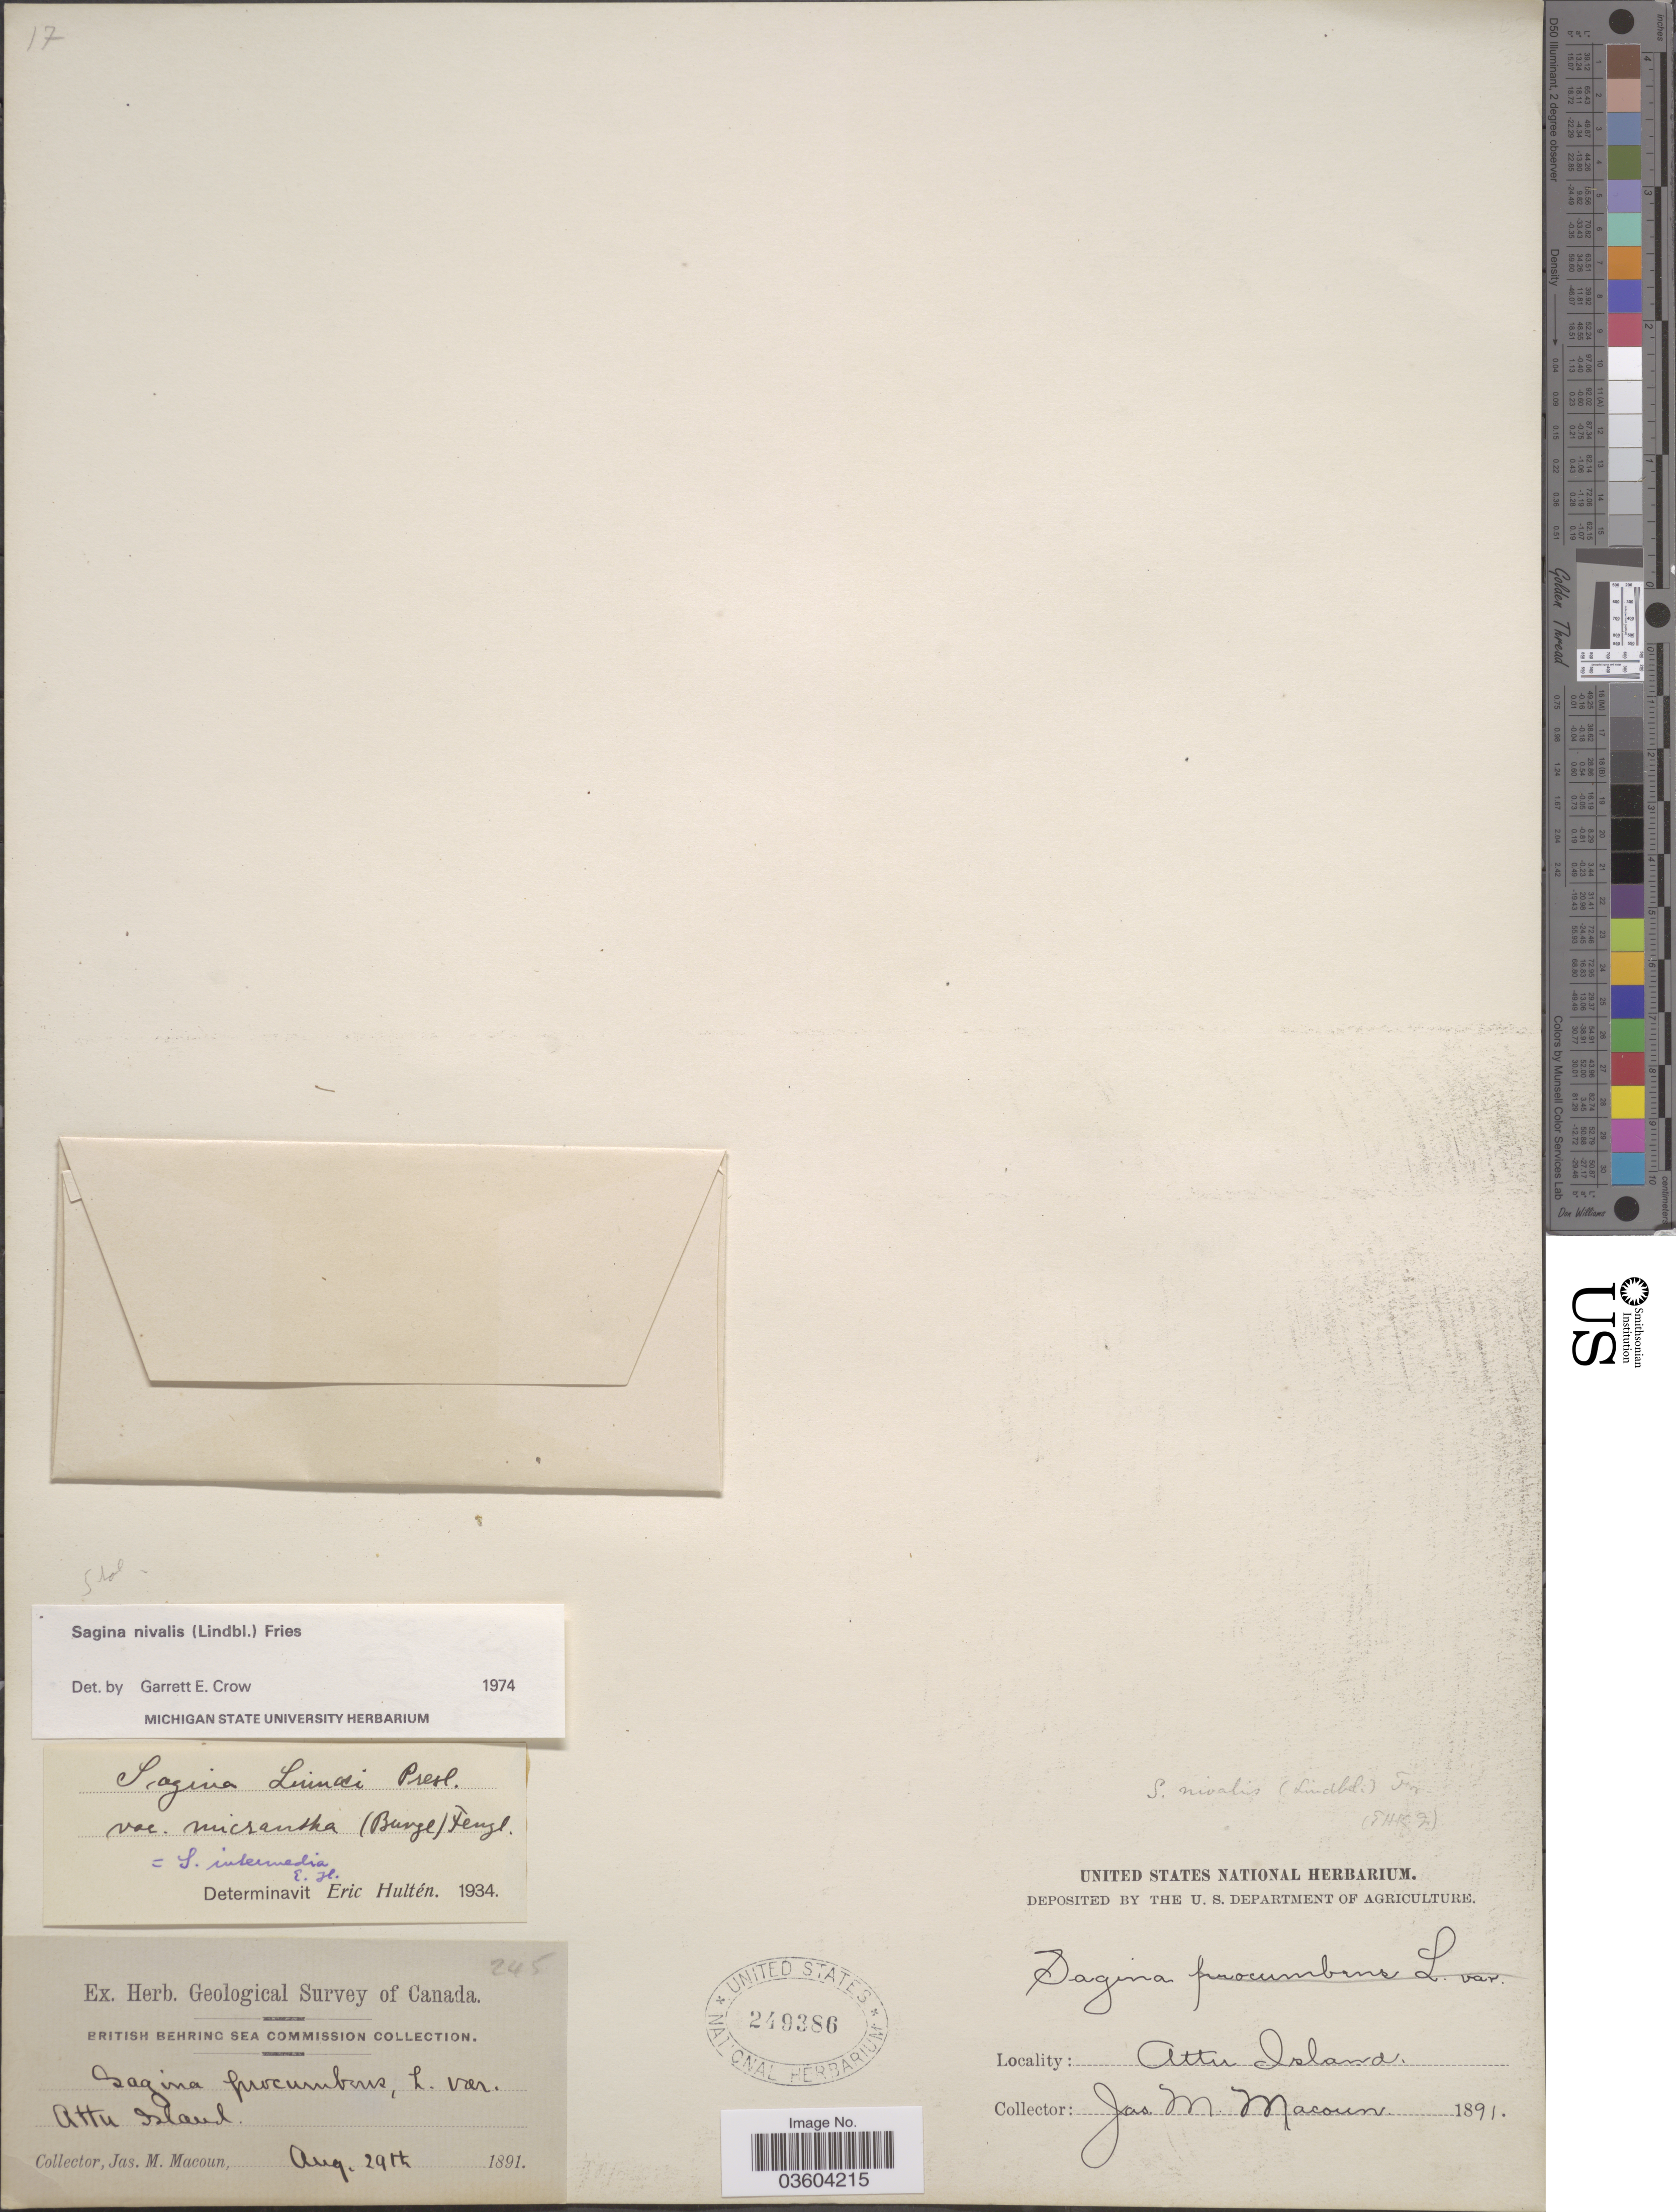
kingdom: Plantae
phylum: Tracheophyta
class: Magnoliopsida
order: Caryophyllales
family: Caryophyllaceae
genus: Sagina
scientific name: Sagina nivalis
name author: (Lindblom) Fr.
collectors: J. M. Macoun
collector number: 245?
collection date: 1891-08-29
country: United States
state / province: Alaska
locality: British Behring sea, Attu Island.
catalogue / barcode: US 249386